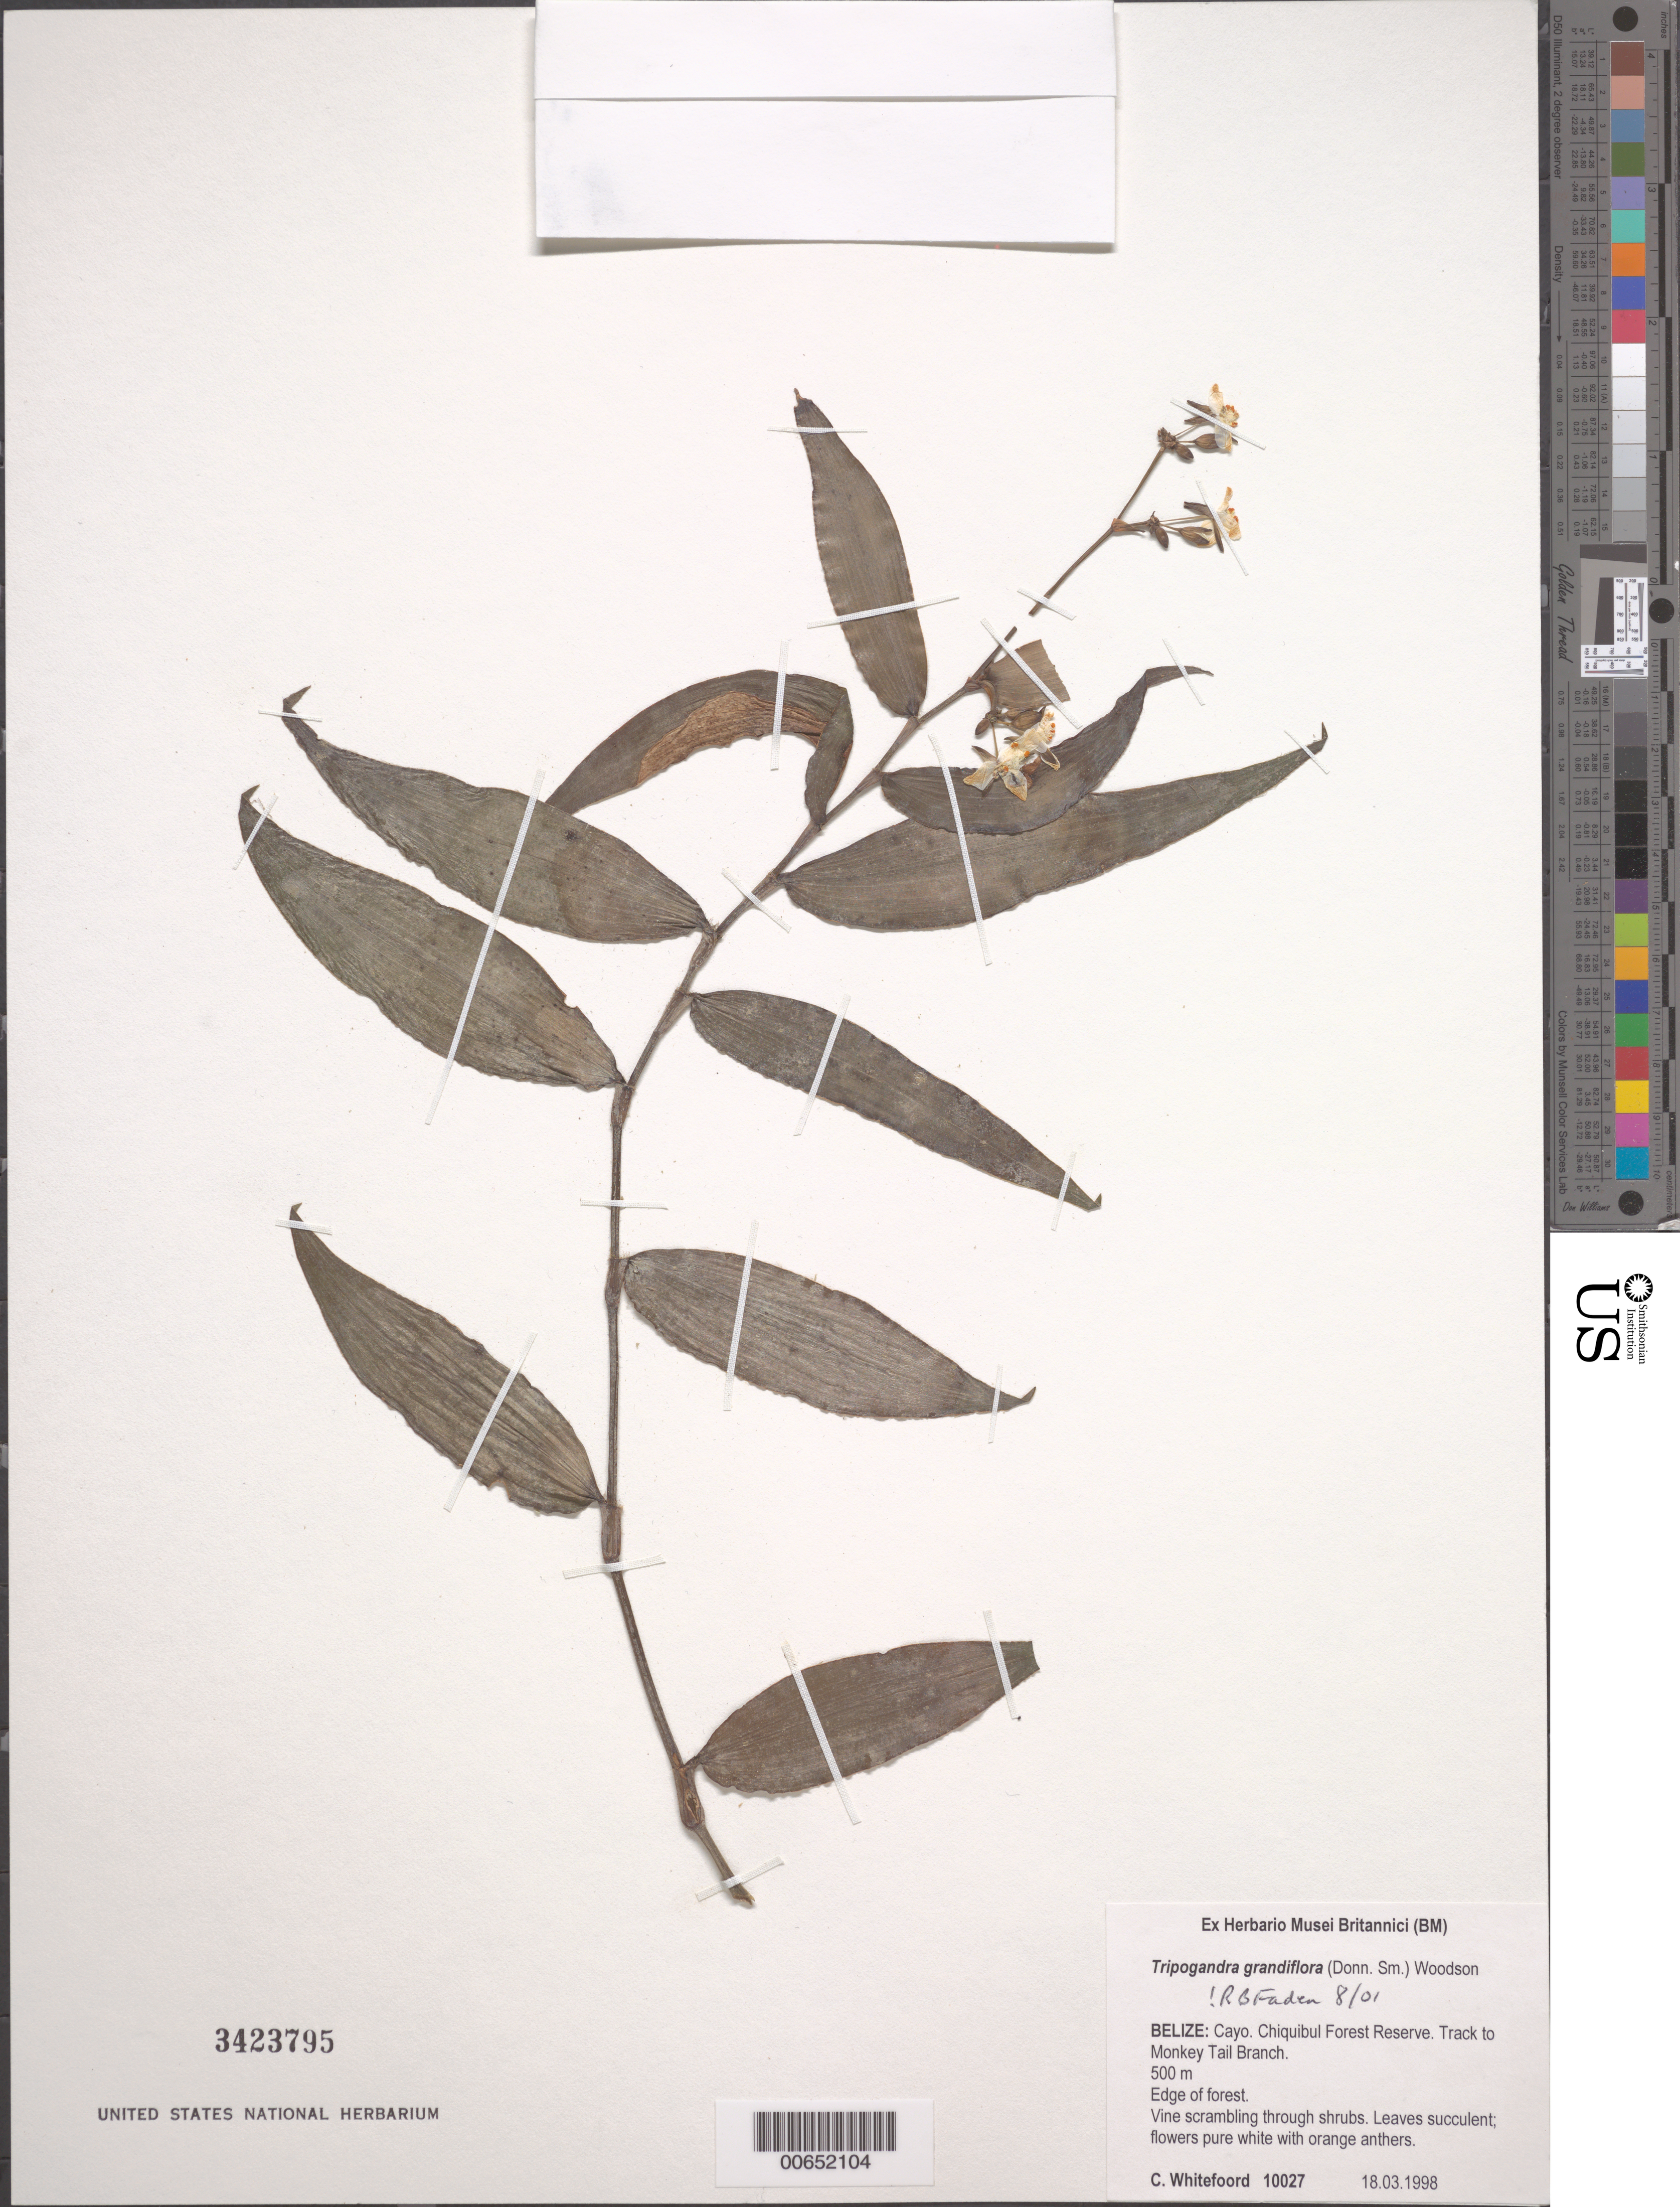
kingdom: Plantae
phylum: Tracheophyta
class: Liliopsida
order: Commelinales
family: Commelinaceae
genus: Tripogandra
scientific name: Tripogandra grandiflora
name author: (Donn. Sm.) Woodson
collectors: C. Whitefoord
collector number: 10027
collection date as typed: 18 Mar 1998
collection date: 1998-03-18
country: Belize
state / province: Cayo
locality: Chiquibul Forest Reserve, path to Monkey Trail Branch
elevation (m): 500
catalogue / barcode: US 3423795